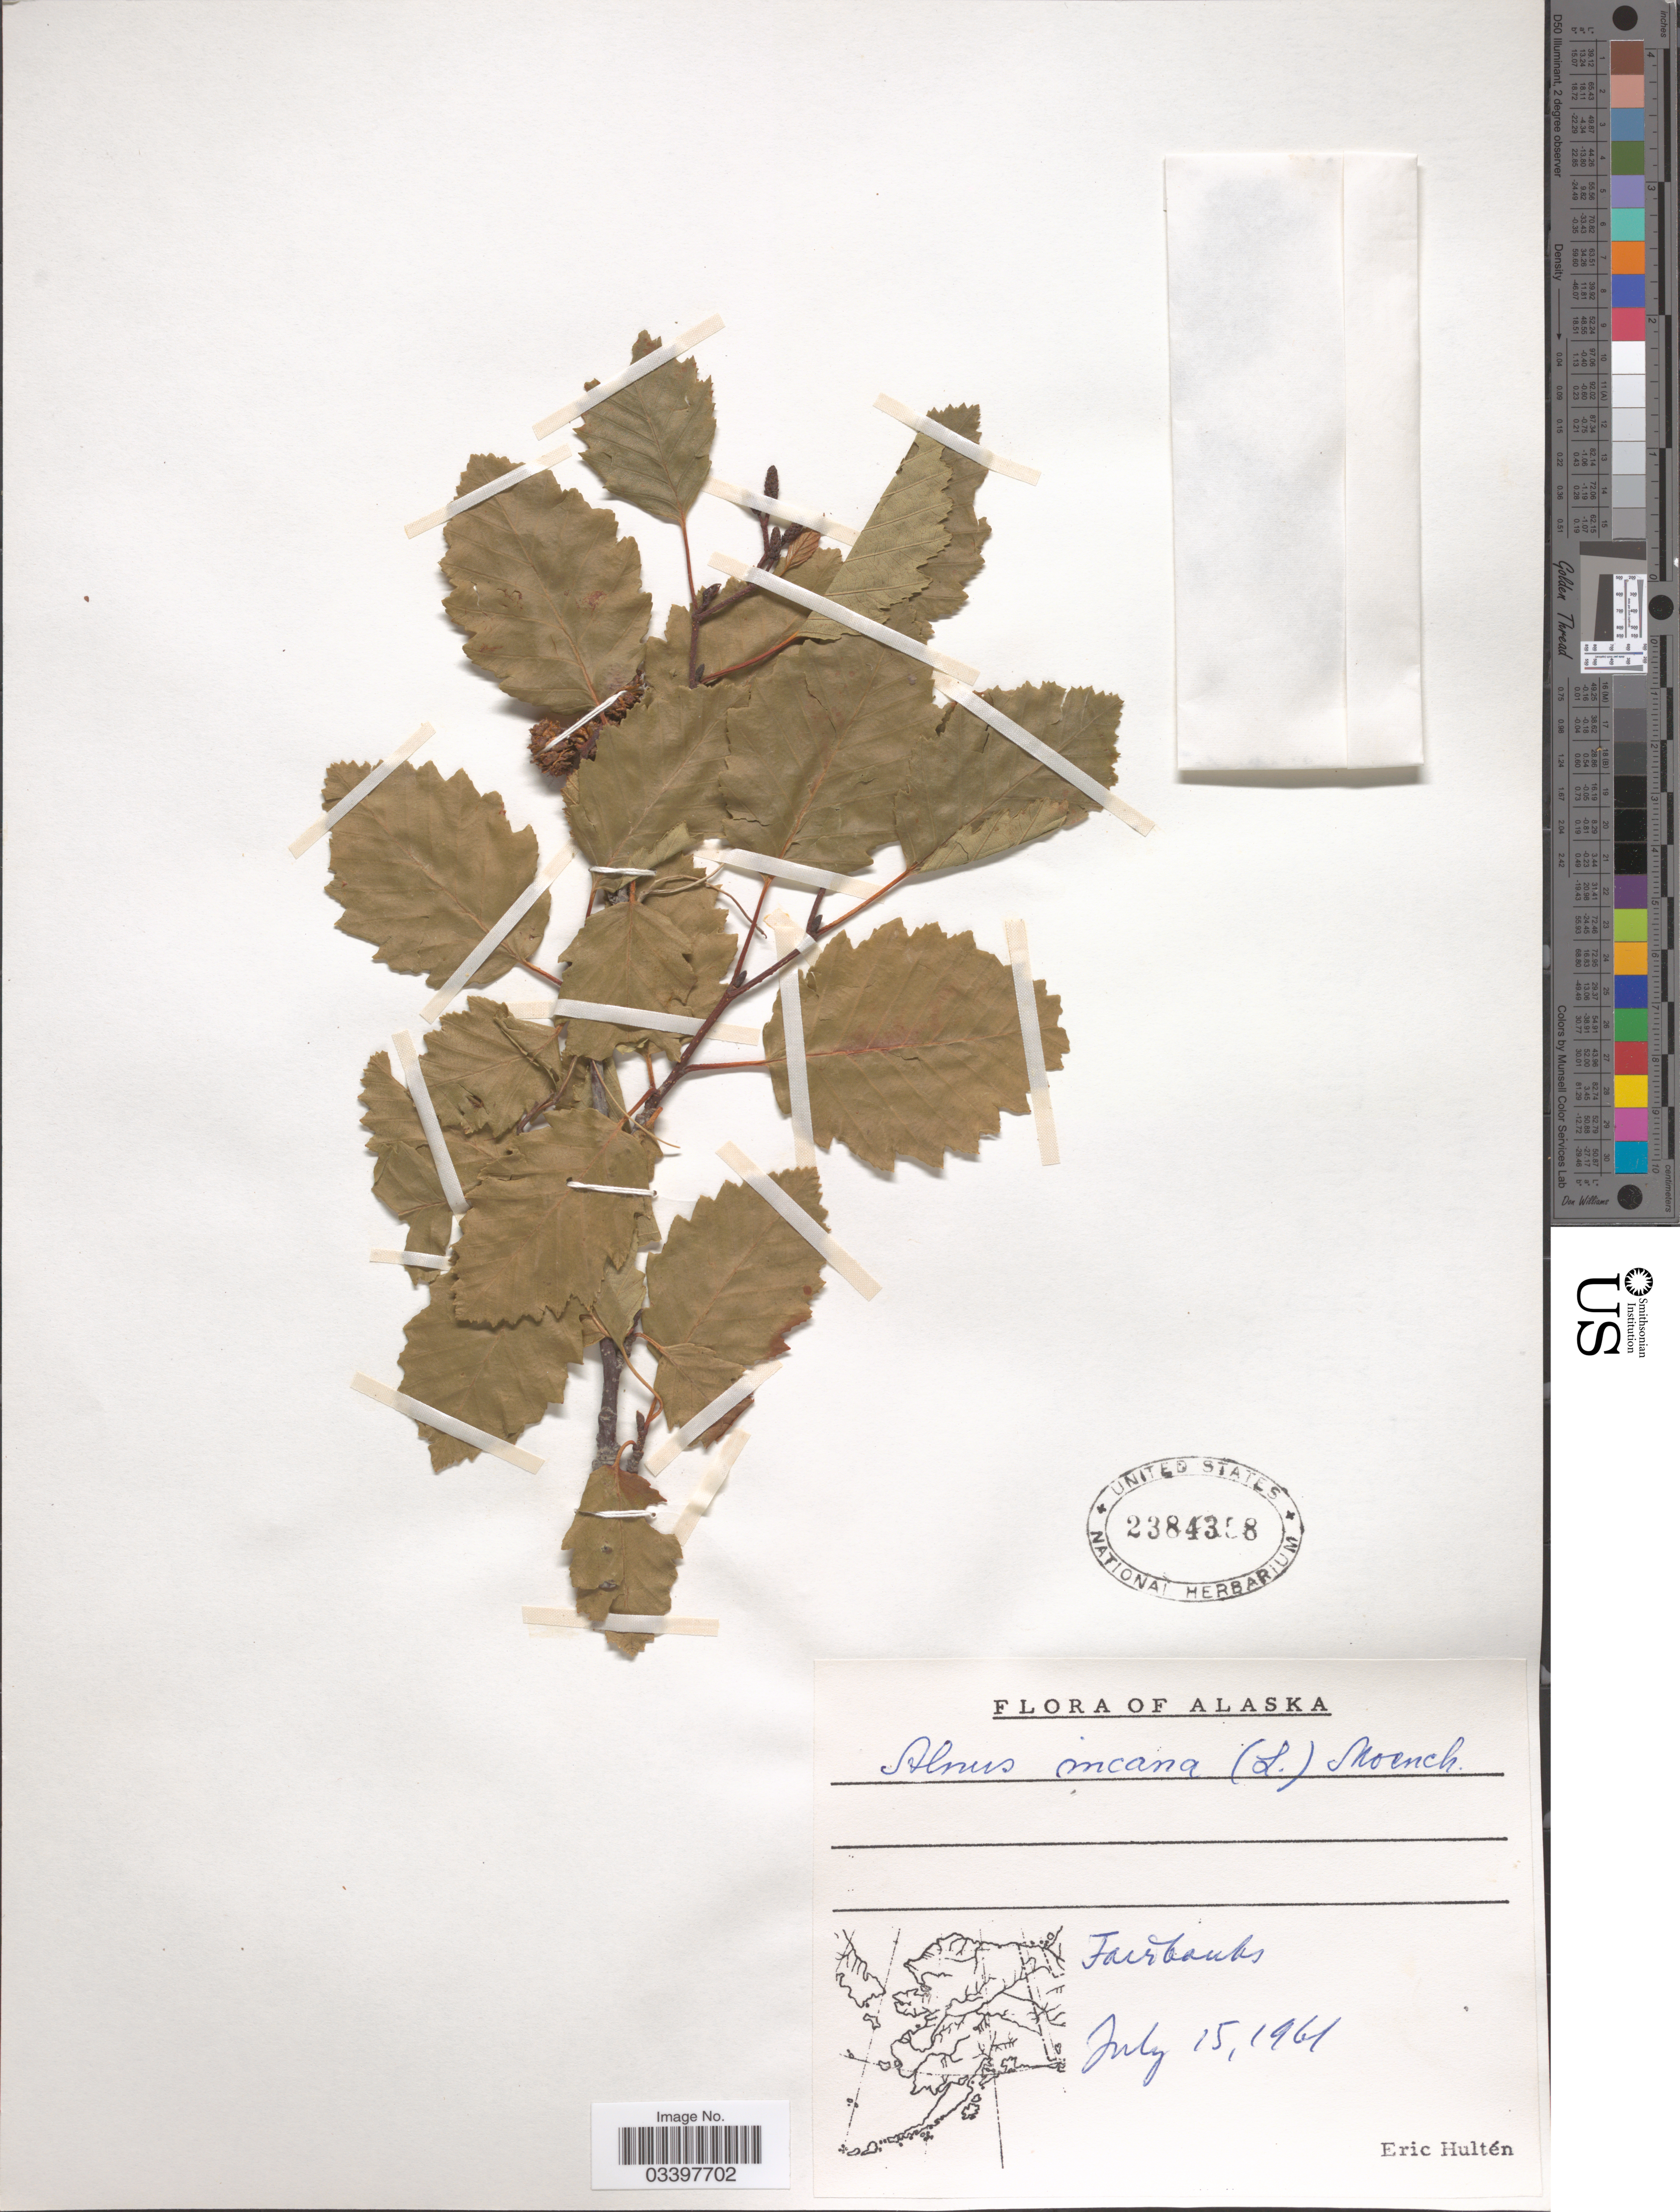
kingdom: Plantae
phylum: Tracheophyta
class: Magnoliopsida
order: Fagales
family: Betulaceae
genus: Alnus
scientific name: Alnus incana subsp. rugosa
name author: (Du Roi) R.T. Clausen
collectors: E. G. Hultén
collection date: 1961-07-15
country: United States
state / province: Alaska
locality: Fairbanks.